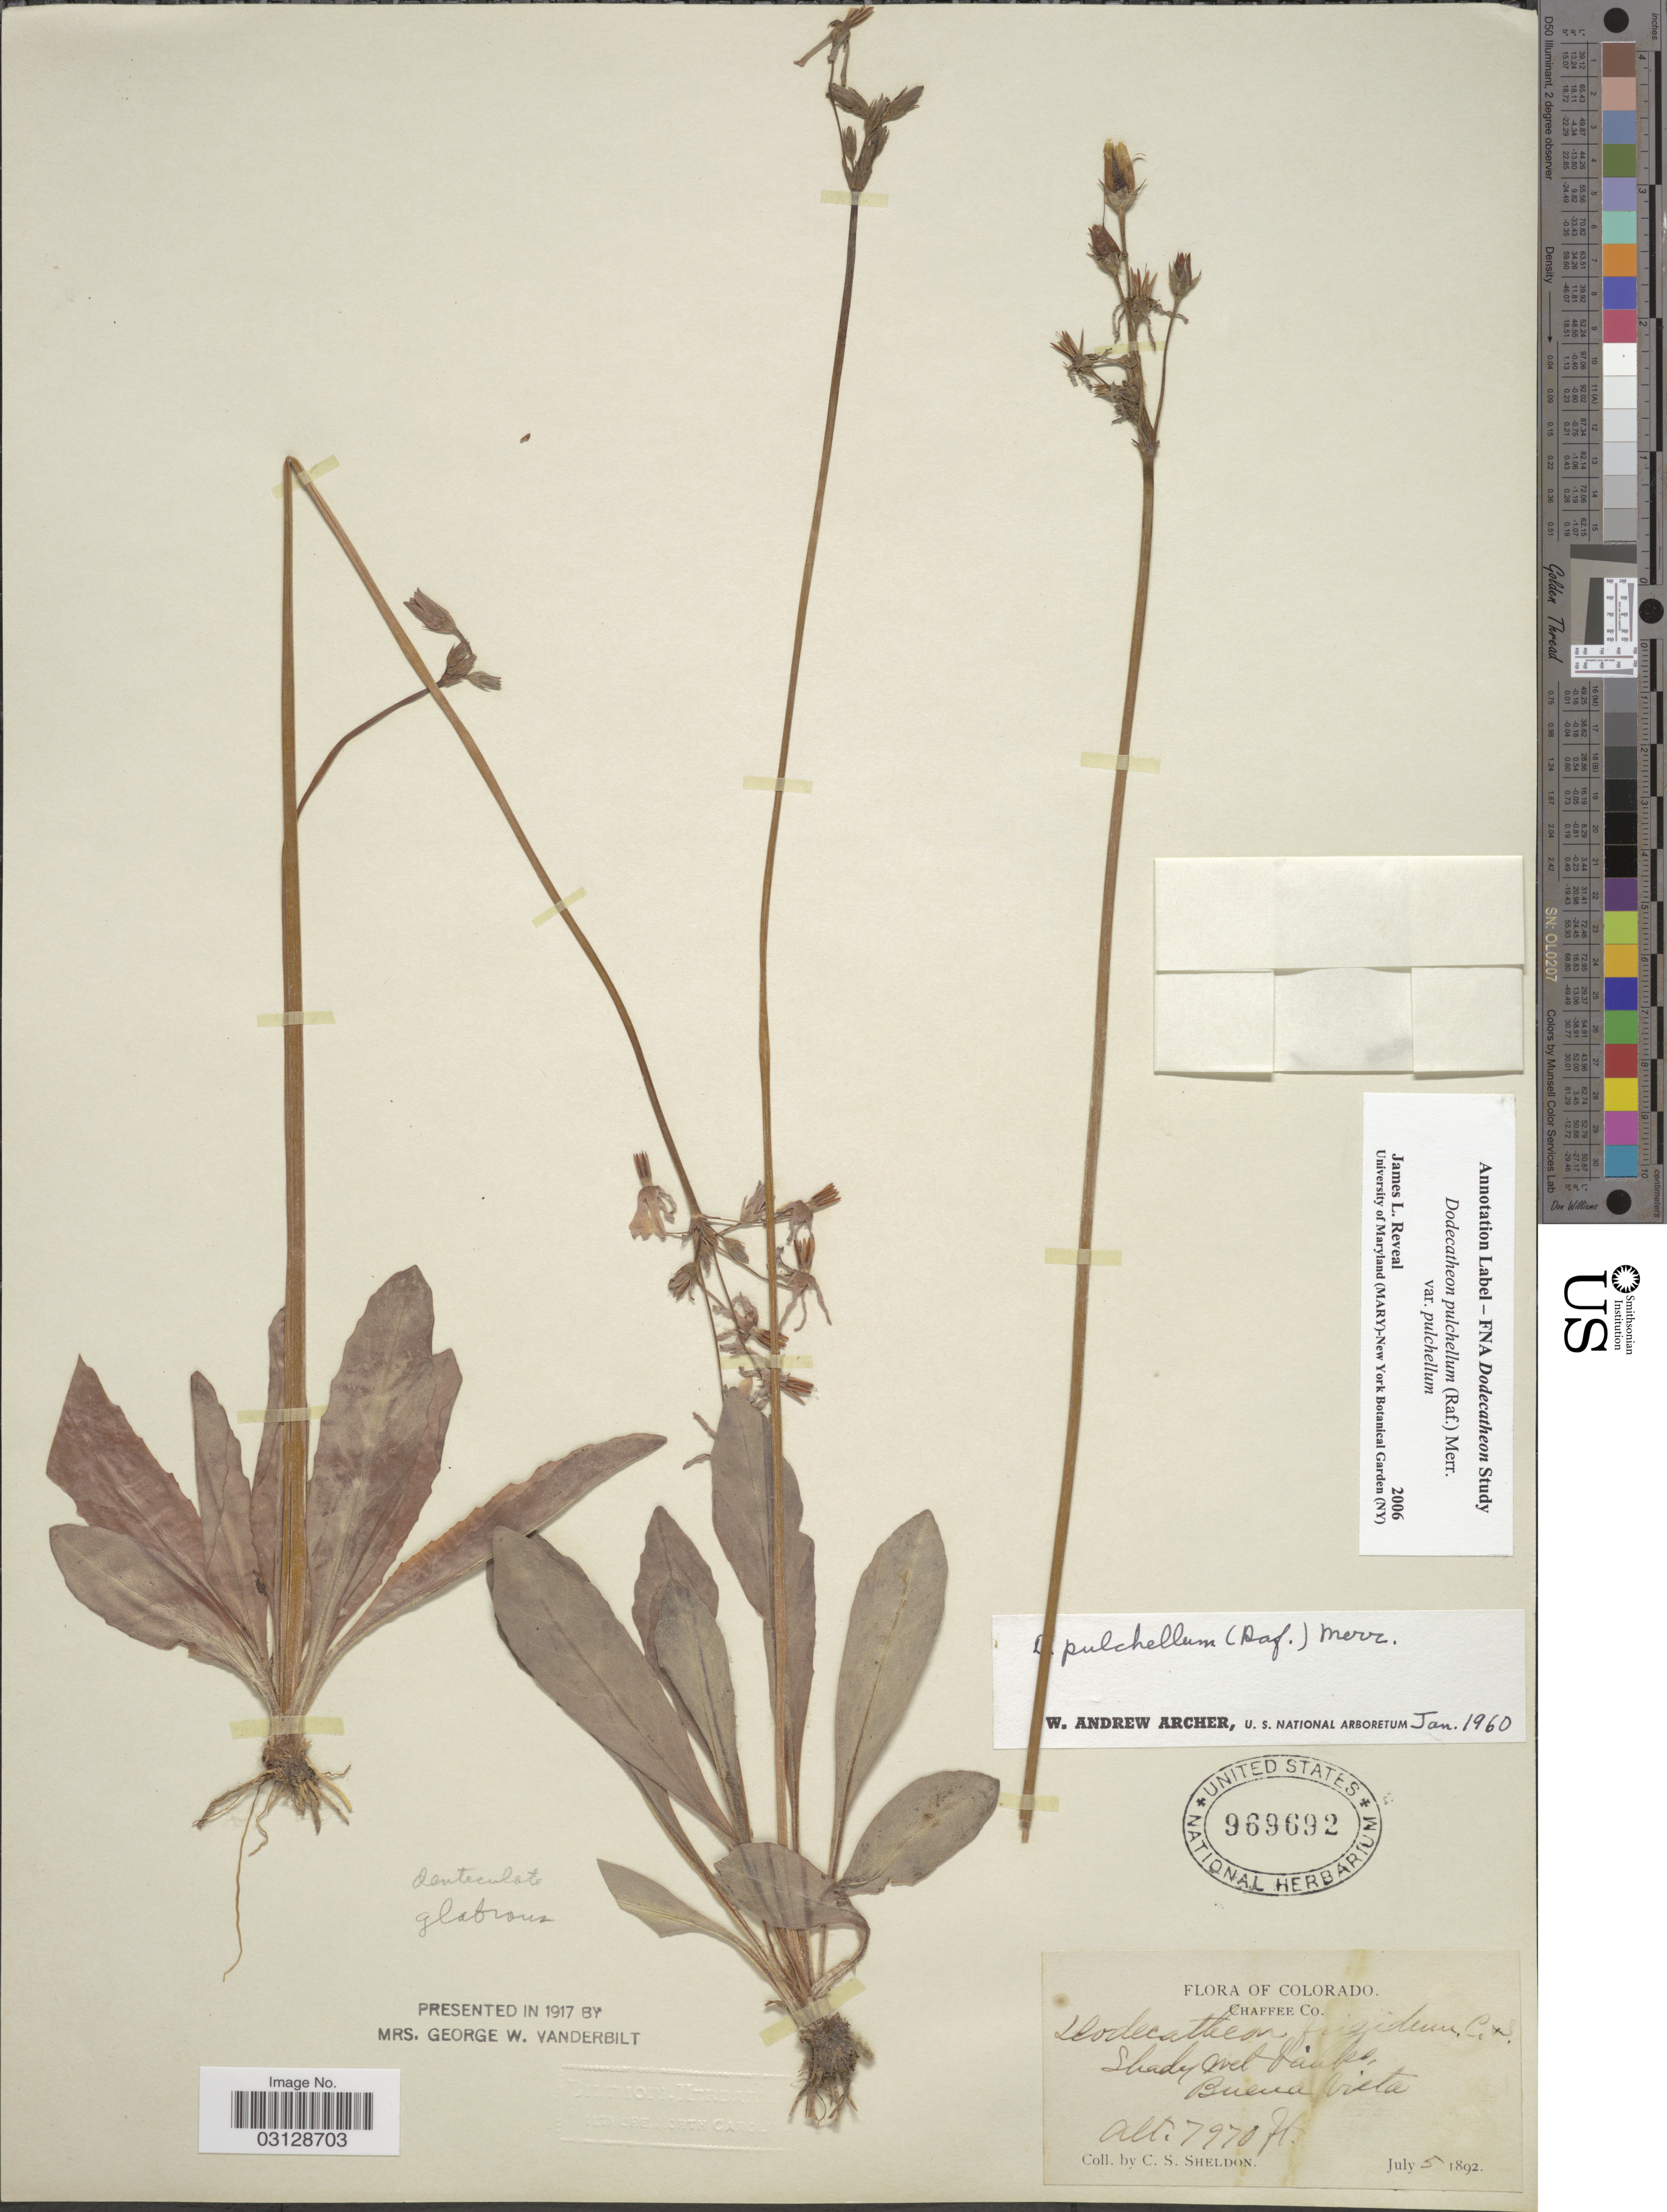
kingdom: Plantae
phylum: Tracheophyta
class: Magnoliopsida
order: Ericales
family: Primulaceae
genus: Dodecatheon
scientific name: Dodecatheon pulchellum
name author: (Raf.) Merr.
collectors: C. S. Sheldon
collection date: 1892-07-05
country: United States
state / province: Colorado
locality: Chaffee Co. Buena Vista.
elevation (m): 2429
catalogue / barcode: US 969692